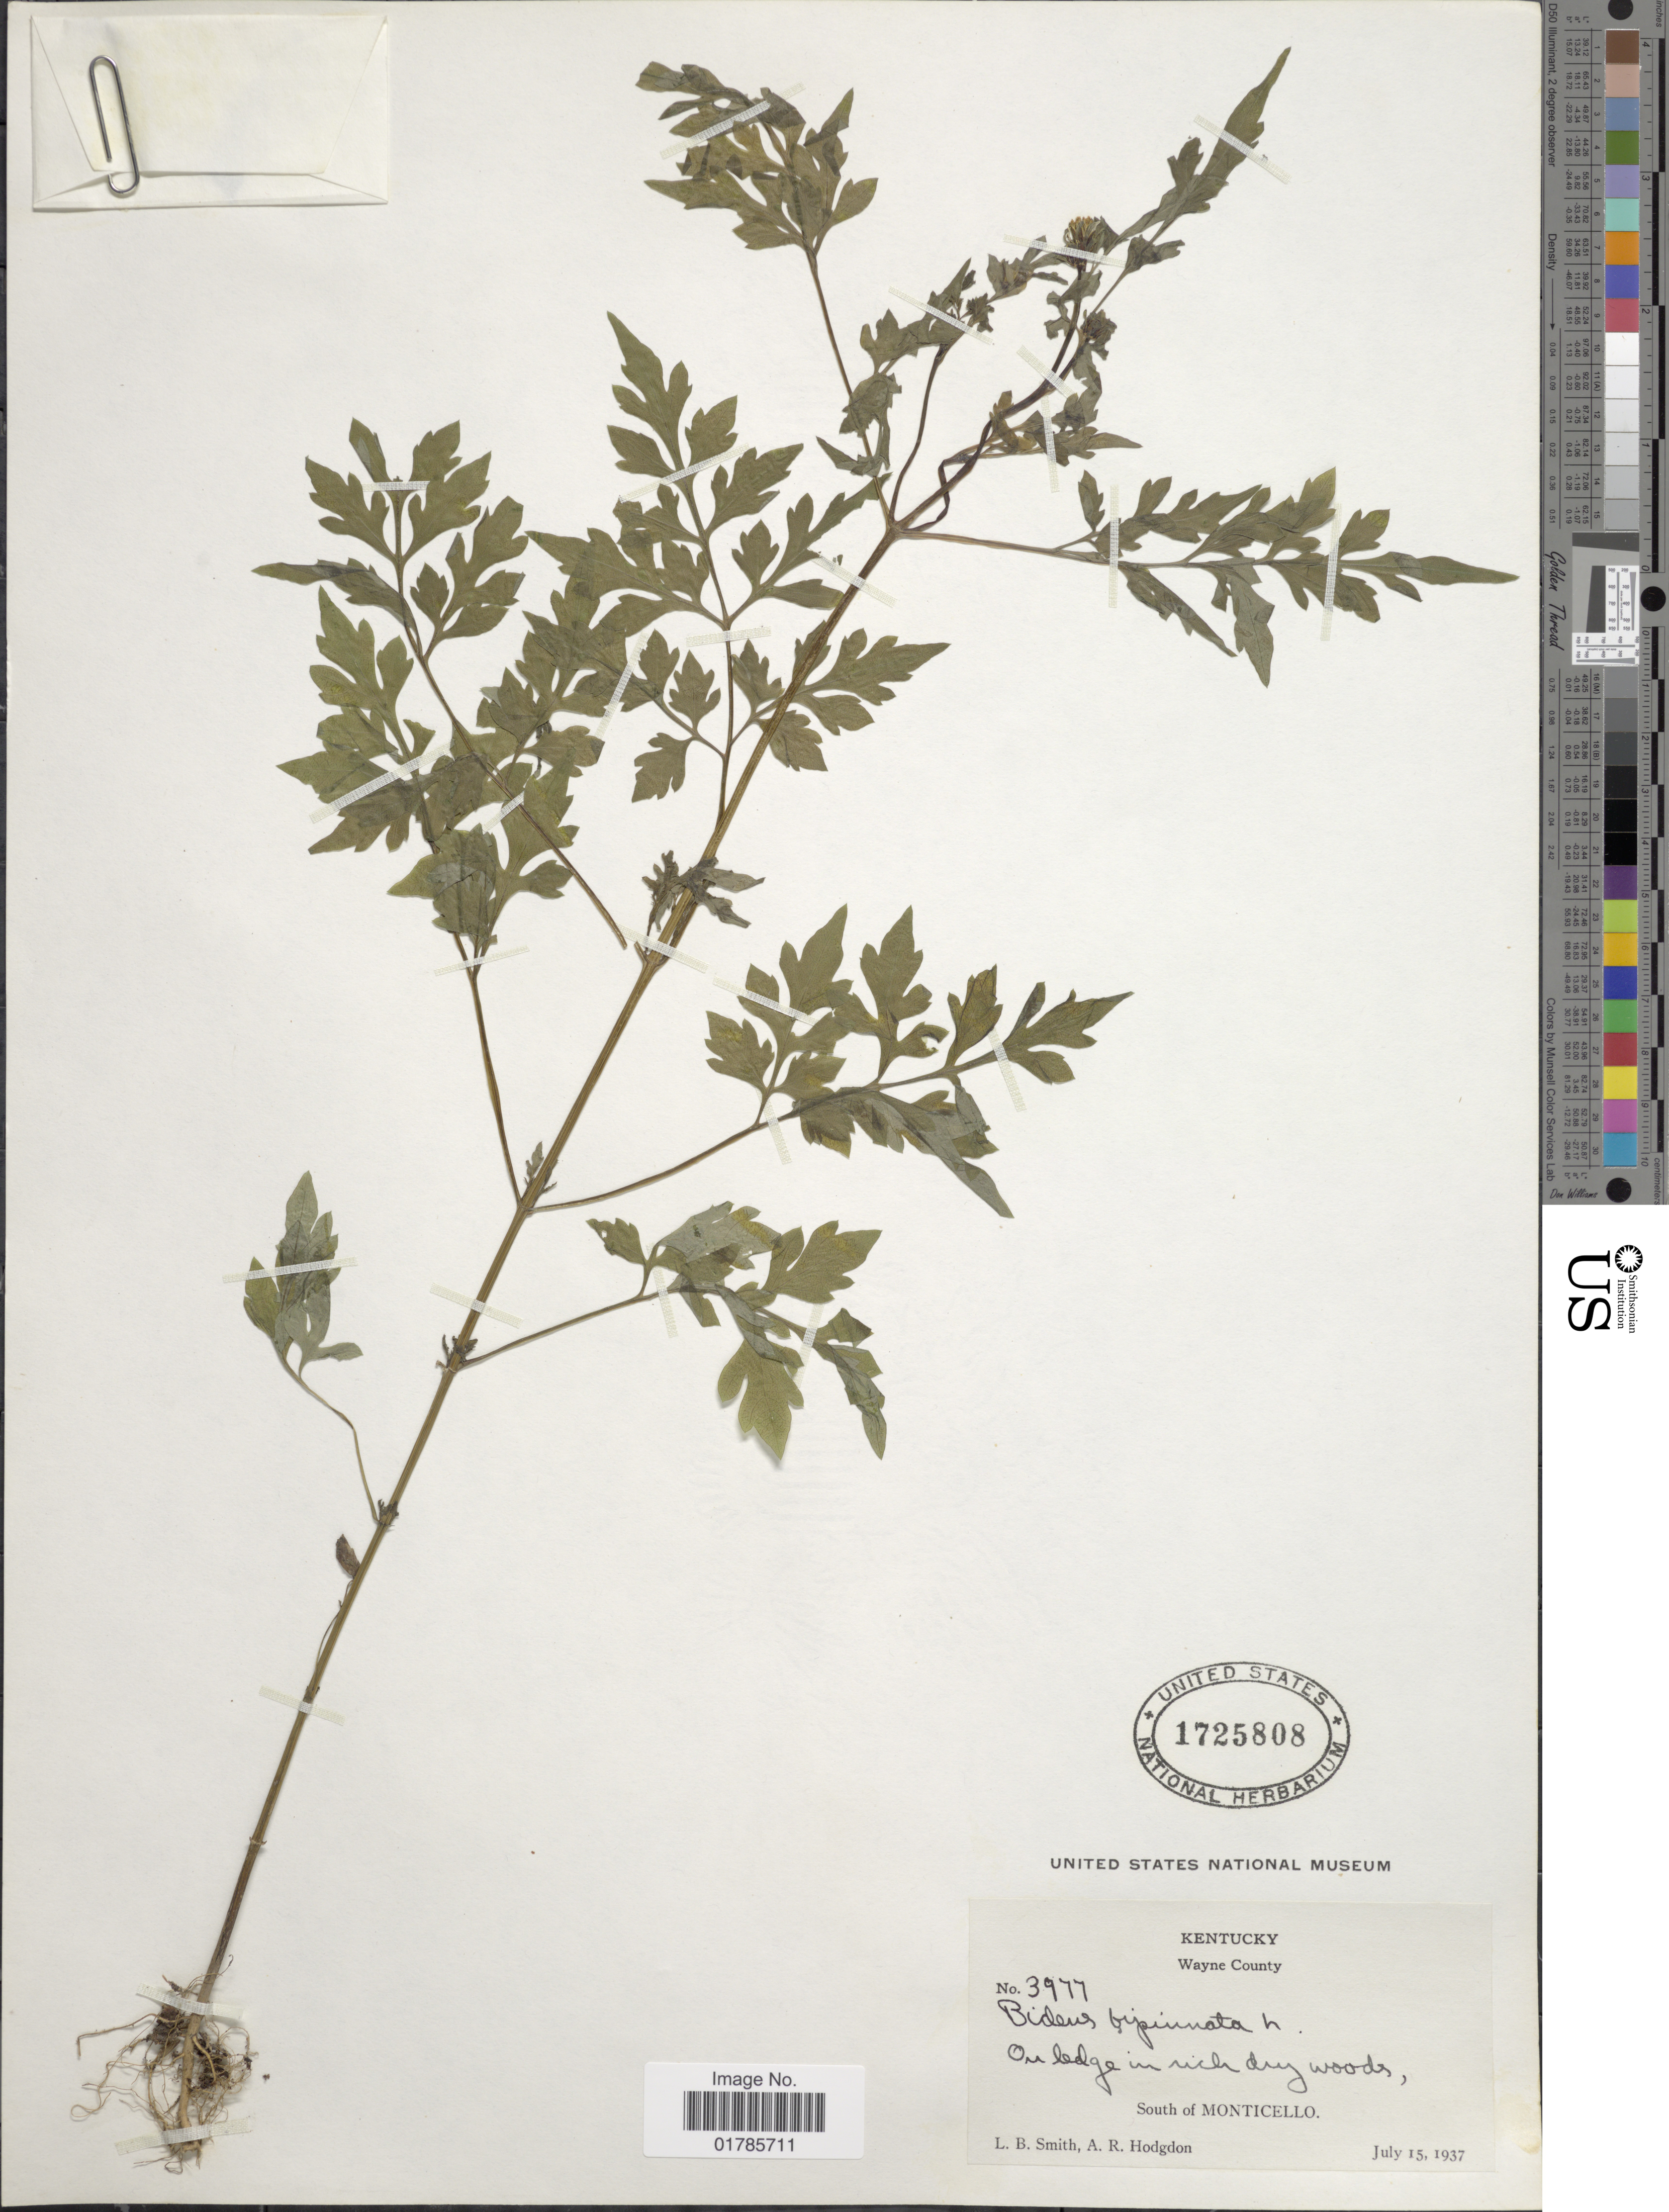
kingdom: Plantae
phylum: Tracheophyta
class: Magnoliopsida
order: Asterales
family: Asteraceae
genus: Bidens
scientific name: Bidens bipinnata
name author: L.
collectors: L. Smith & A. R. Hodgdon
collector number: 3977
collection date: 1937-07-15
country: United States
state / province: Kentucky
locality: Wayne County, South of Monticello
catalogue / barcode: US 1725808